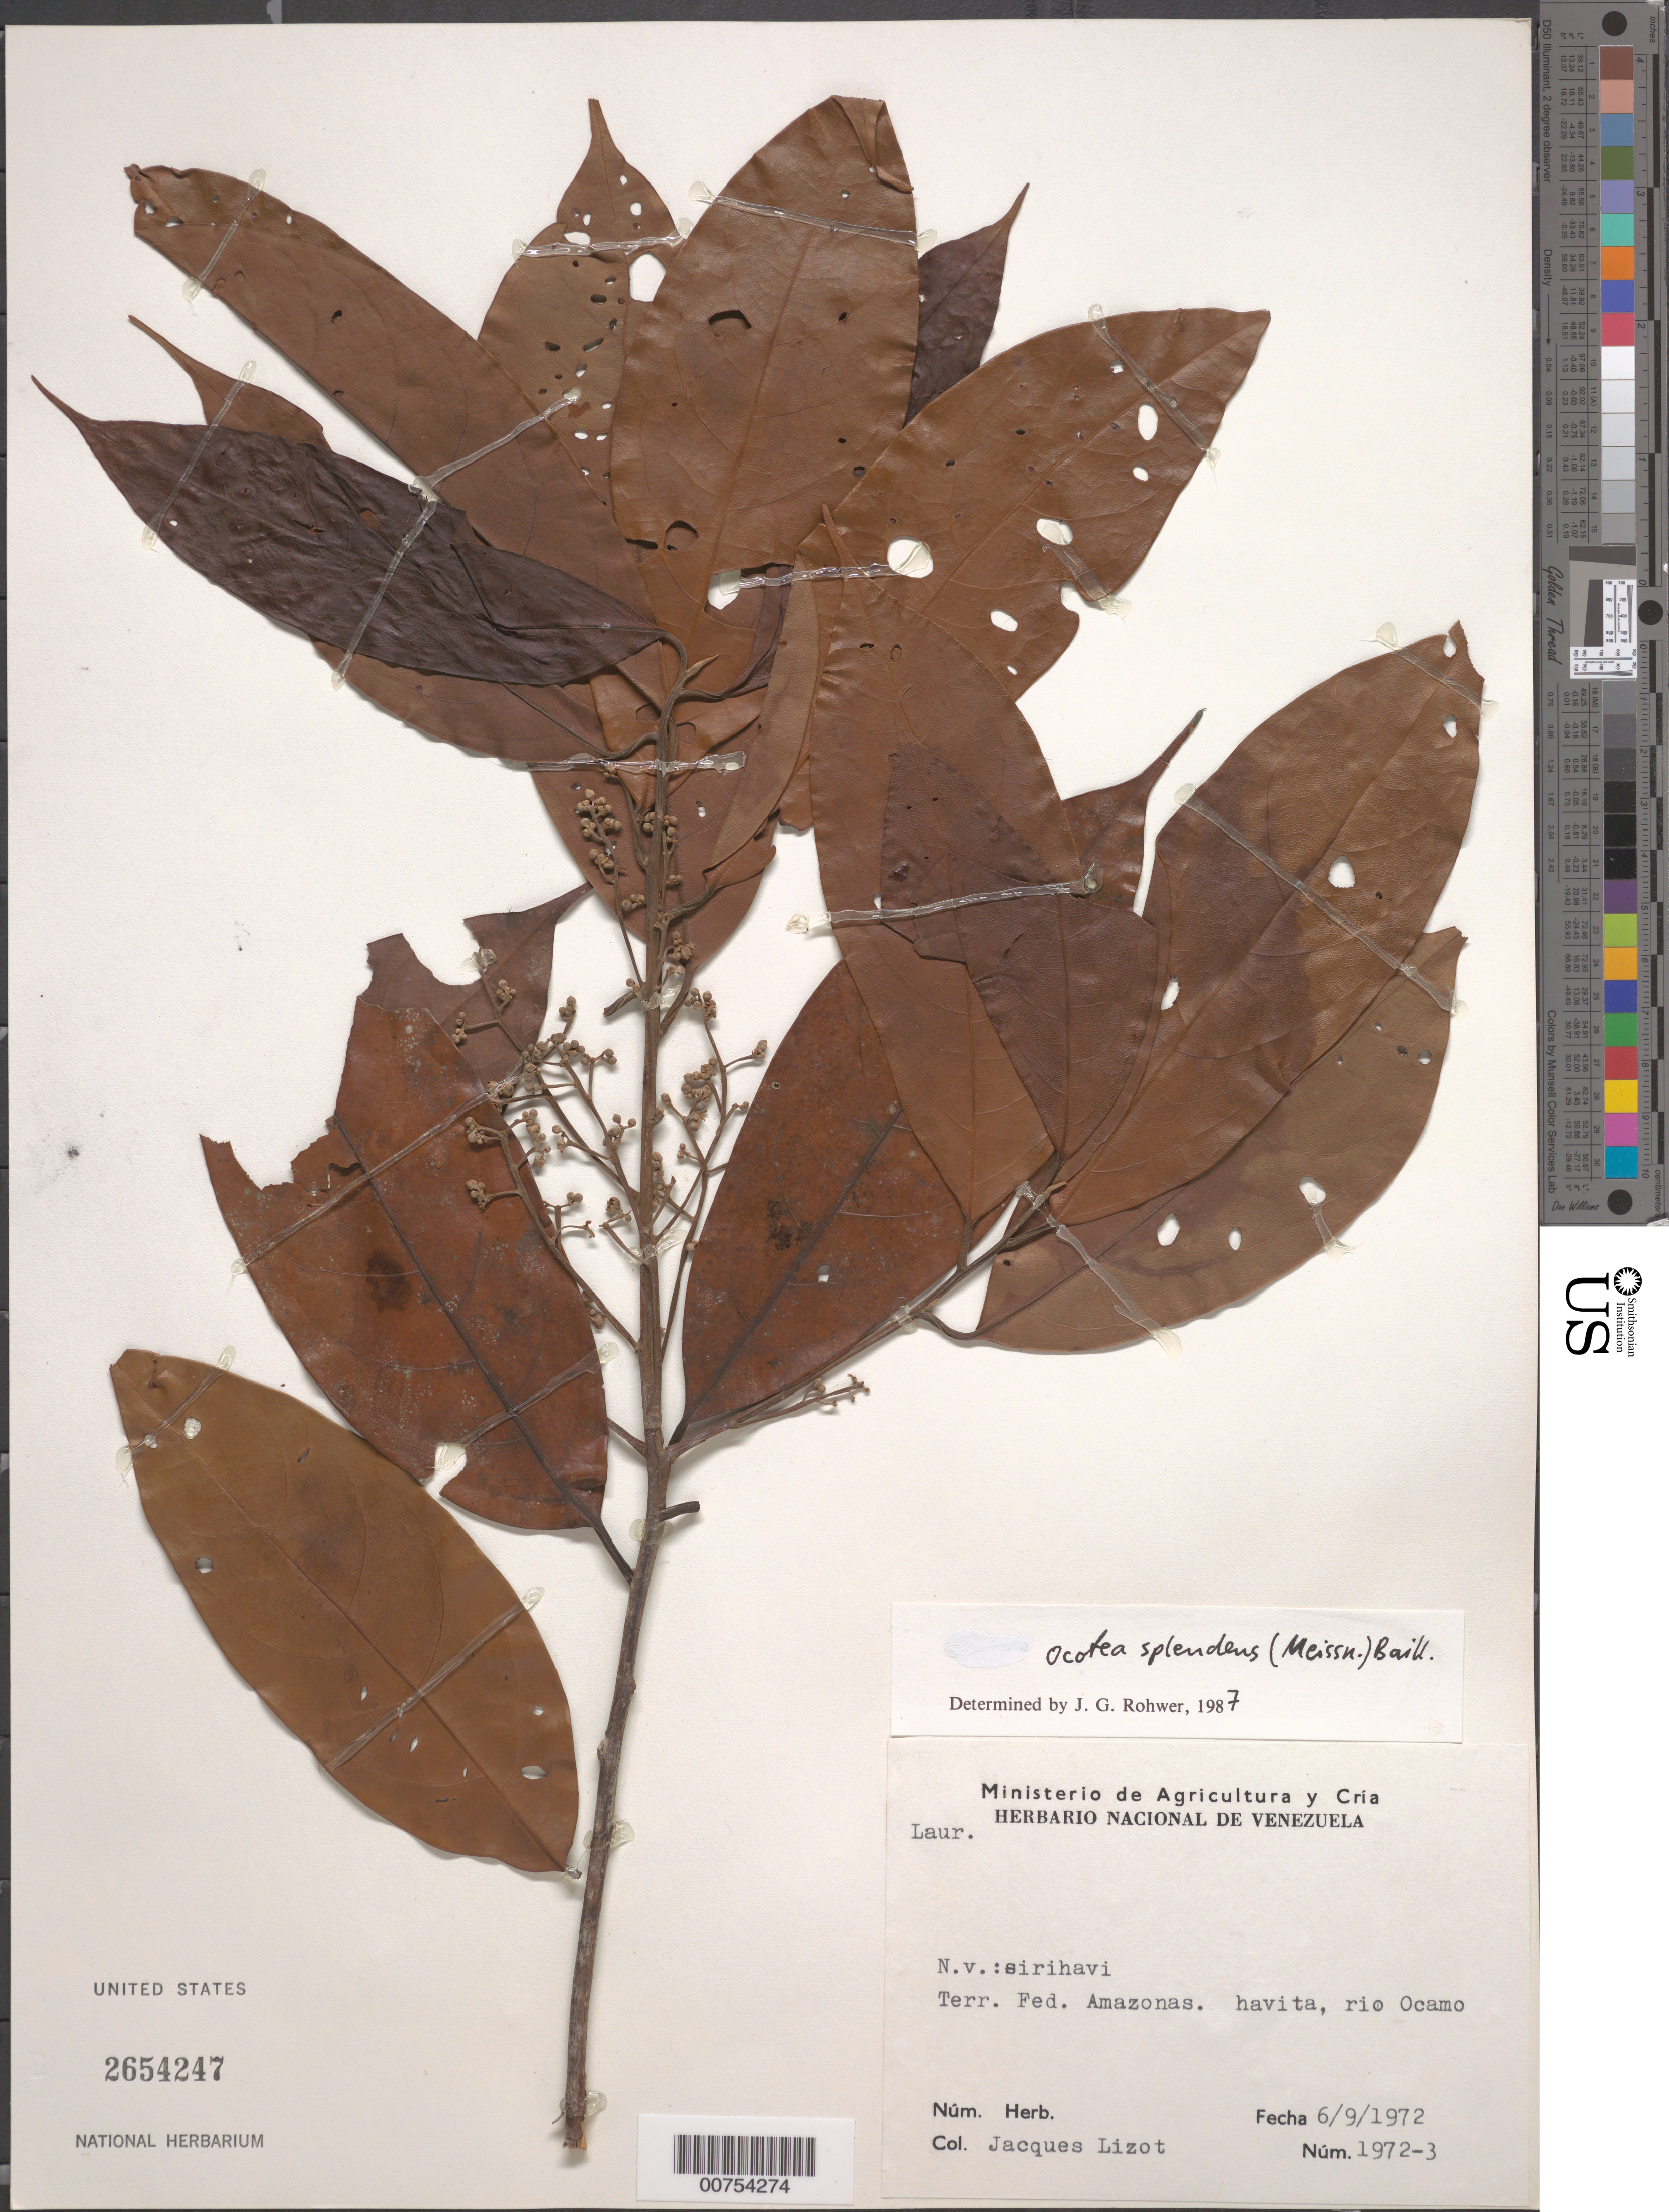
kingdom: Plantae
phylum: Tracheophyta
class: Magnoliopsida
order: Laurales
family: Lauraceae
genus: Ocotea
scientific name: Ocotea splendens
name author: (Meisn.) Baill.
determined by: Rohwer, J. G.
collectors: J. Lizot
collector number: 1972 3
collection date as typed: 6-Sep-72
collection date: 1972-09-06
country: Venezuela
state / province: Amazonas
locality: Río Ocamo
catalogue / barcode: US 2654247